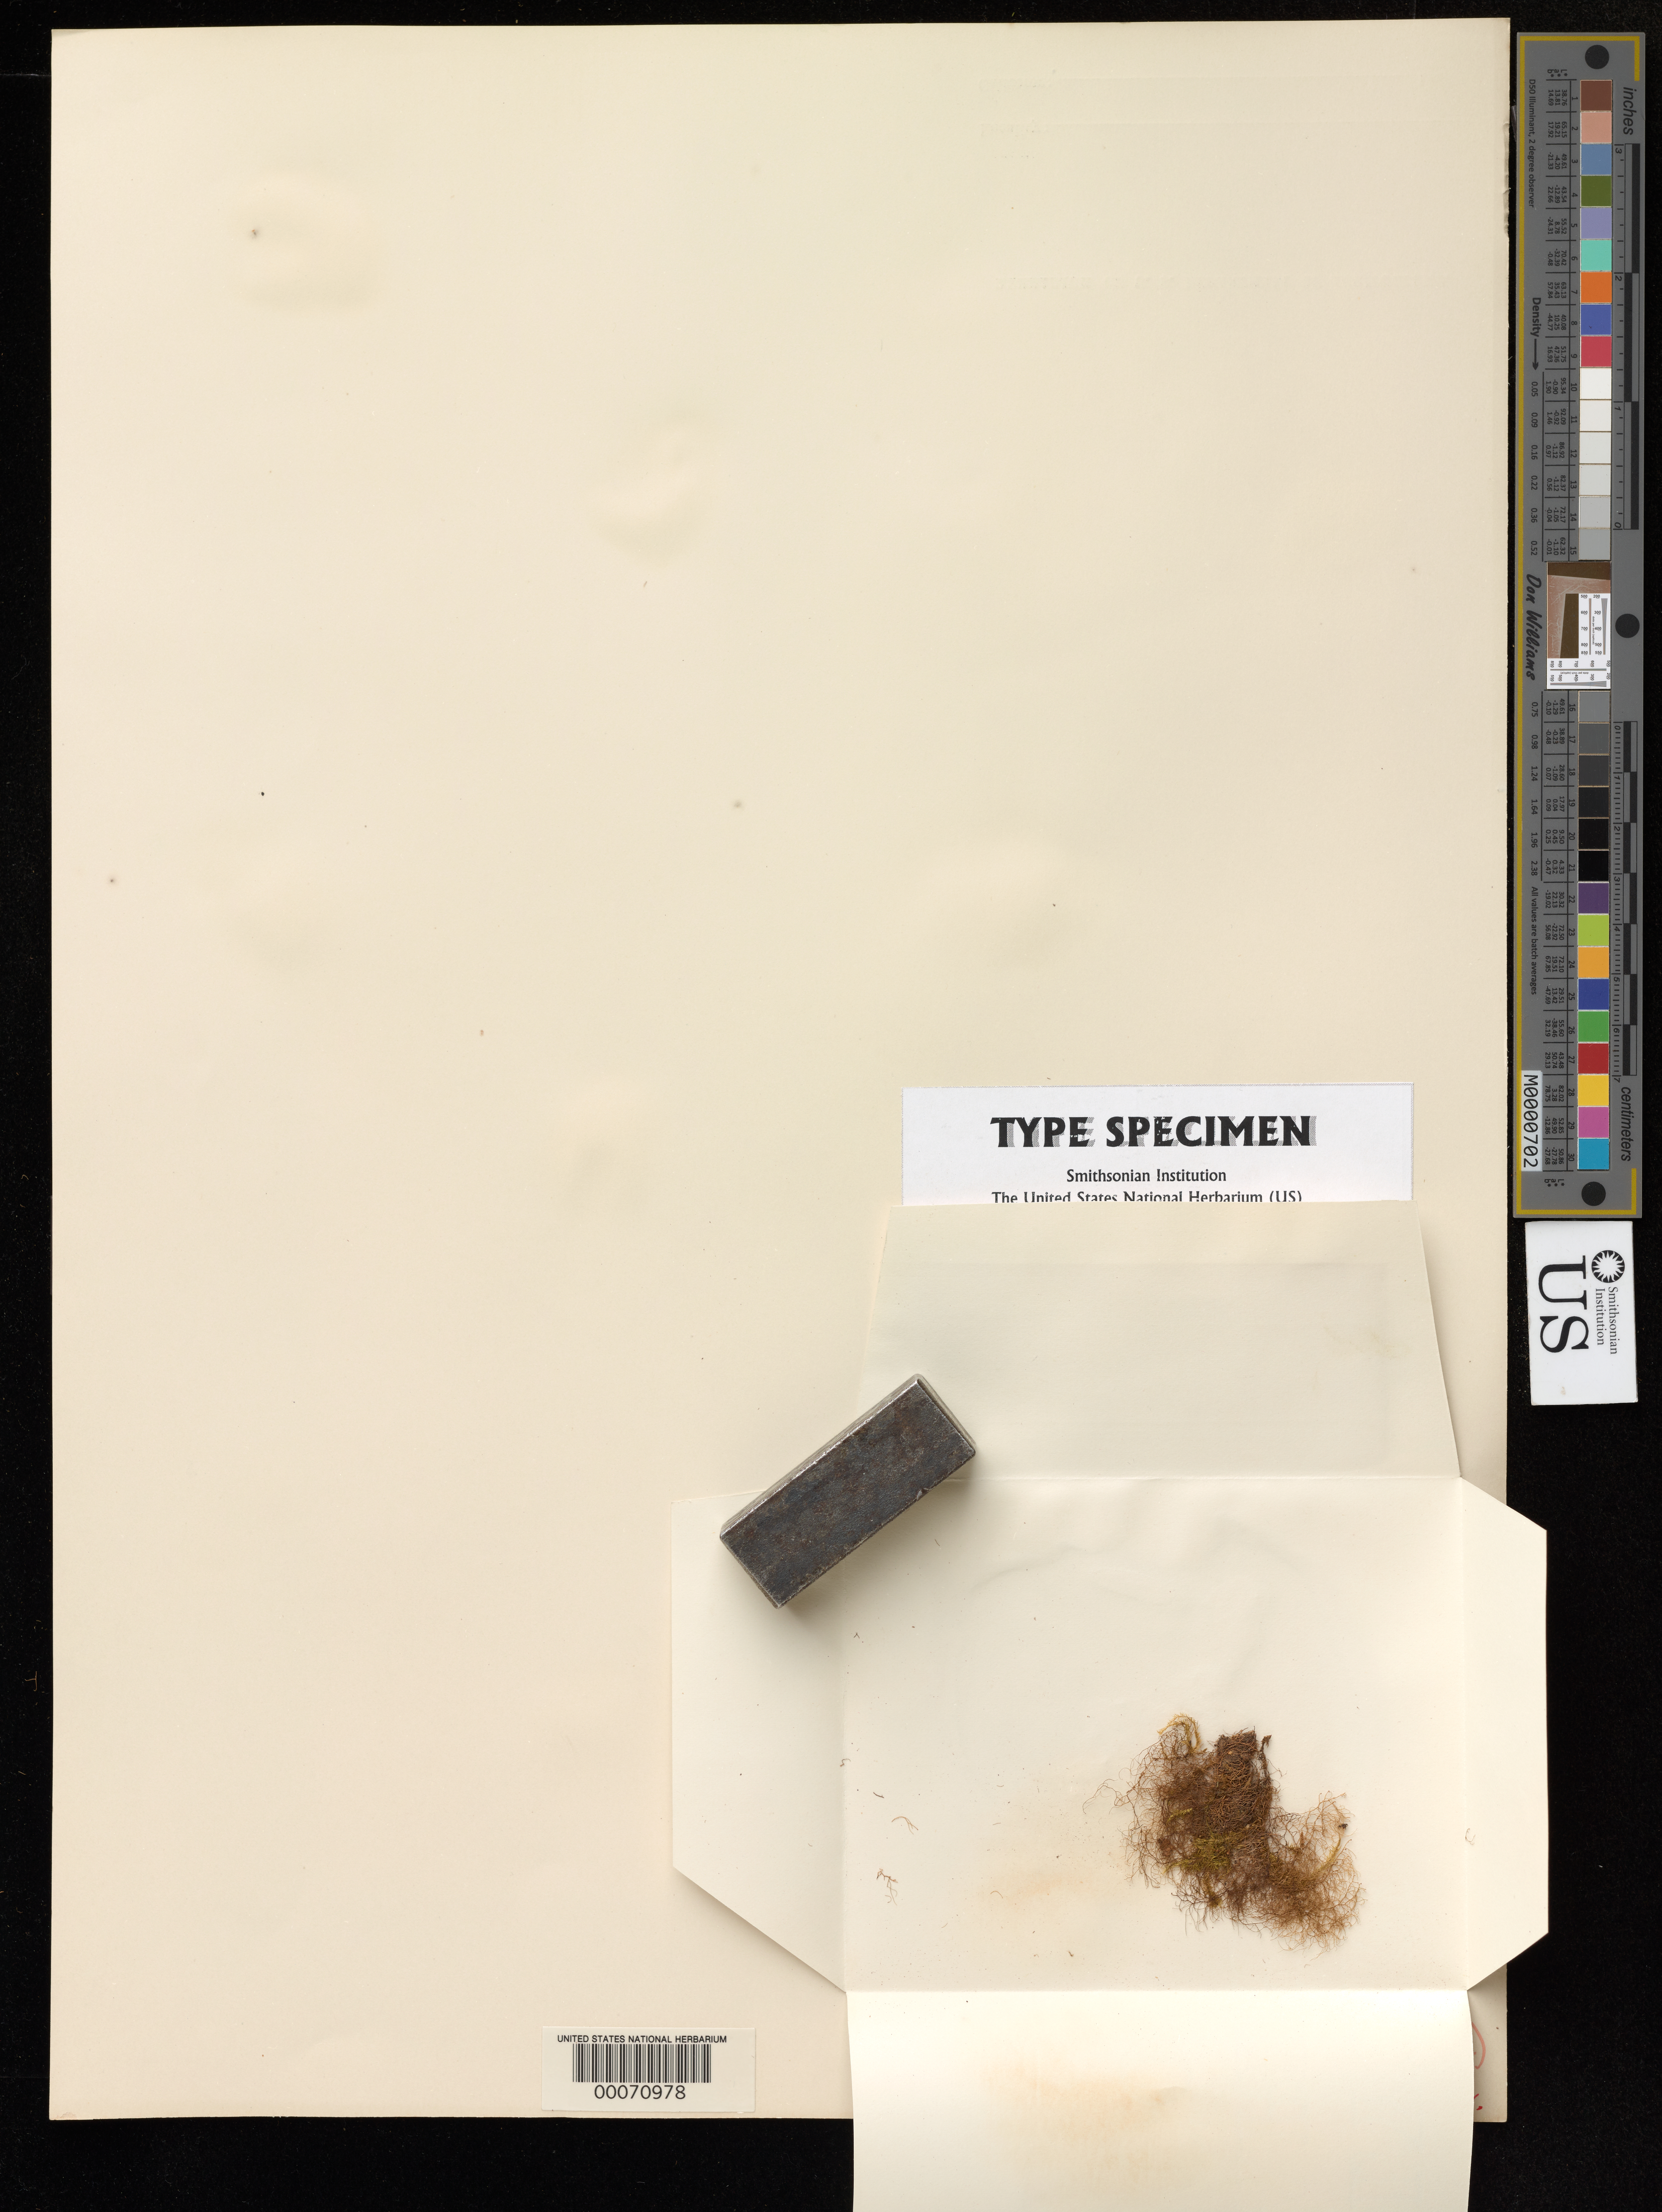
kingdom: Plantae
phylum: Marchantiophyta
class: Jungermanniopsida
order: Jungermanniales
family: Lepidoziaceae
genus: Lepidozia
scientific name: Lepidozia subdichotoma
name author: Spruce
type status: Type Collection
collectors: R. Spruce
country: Ecuador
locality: Canelos.